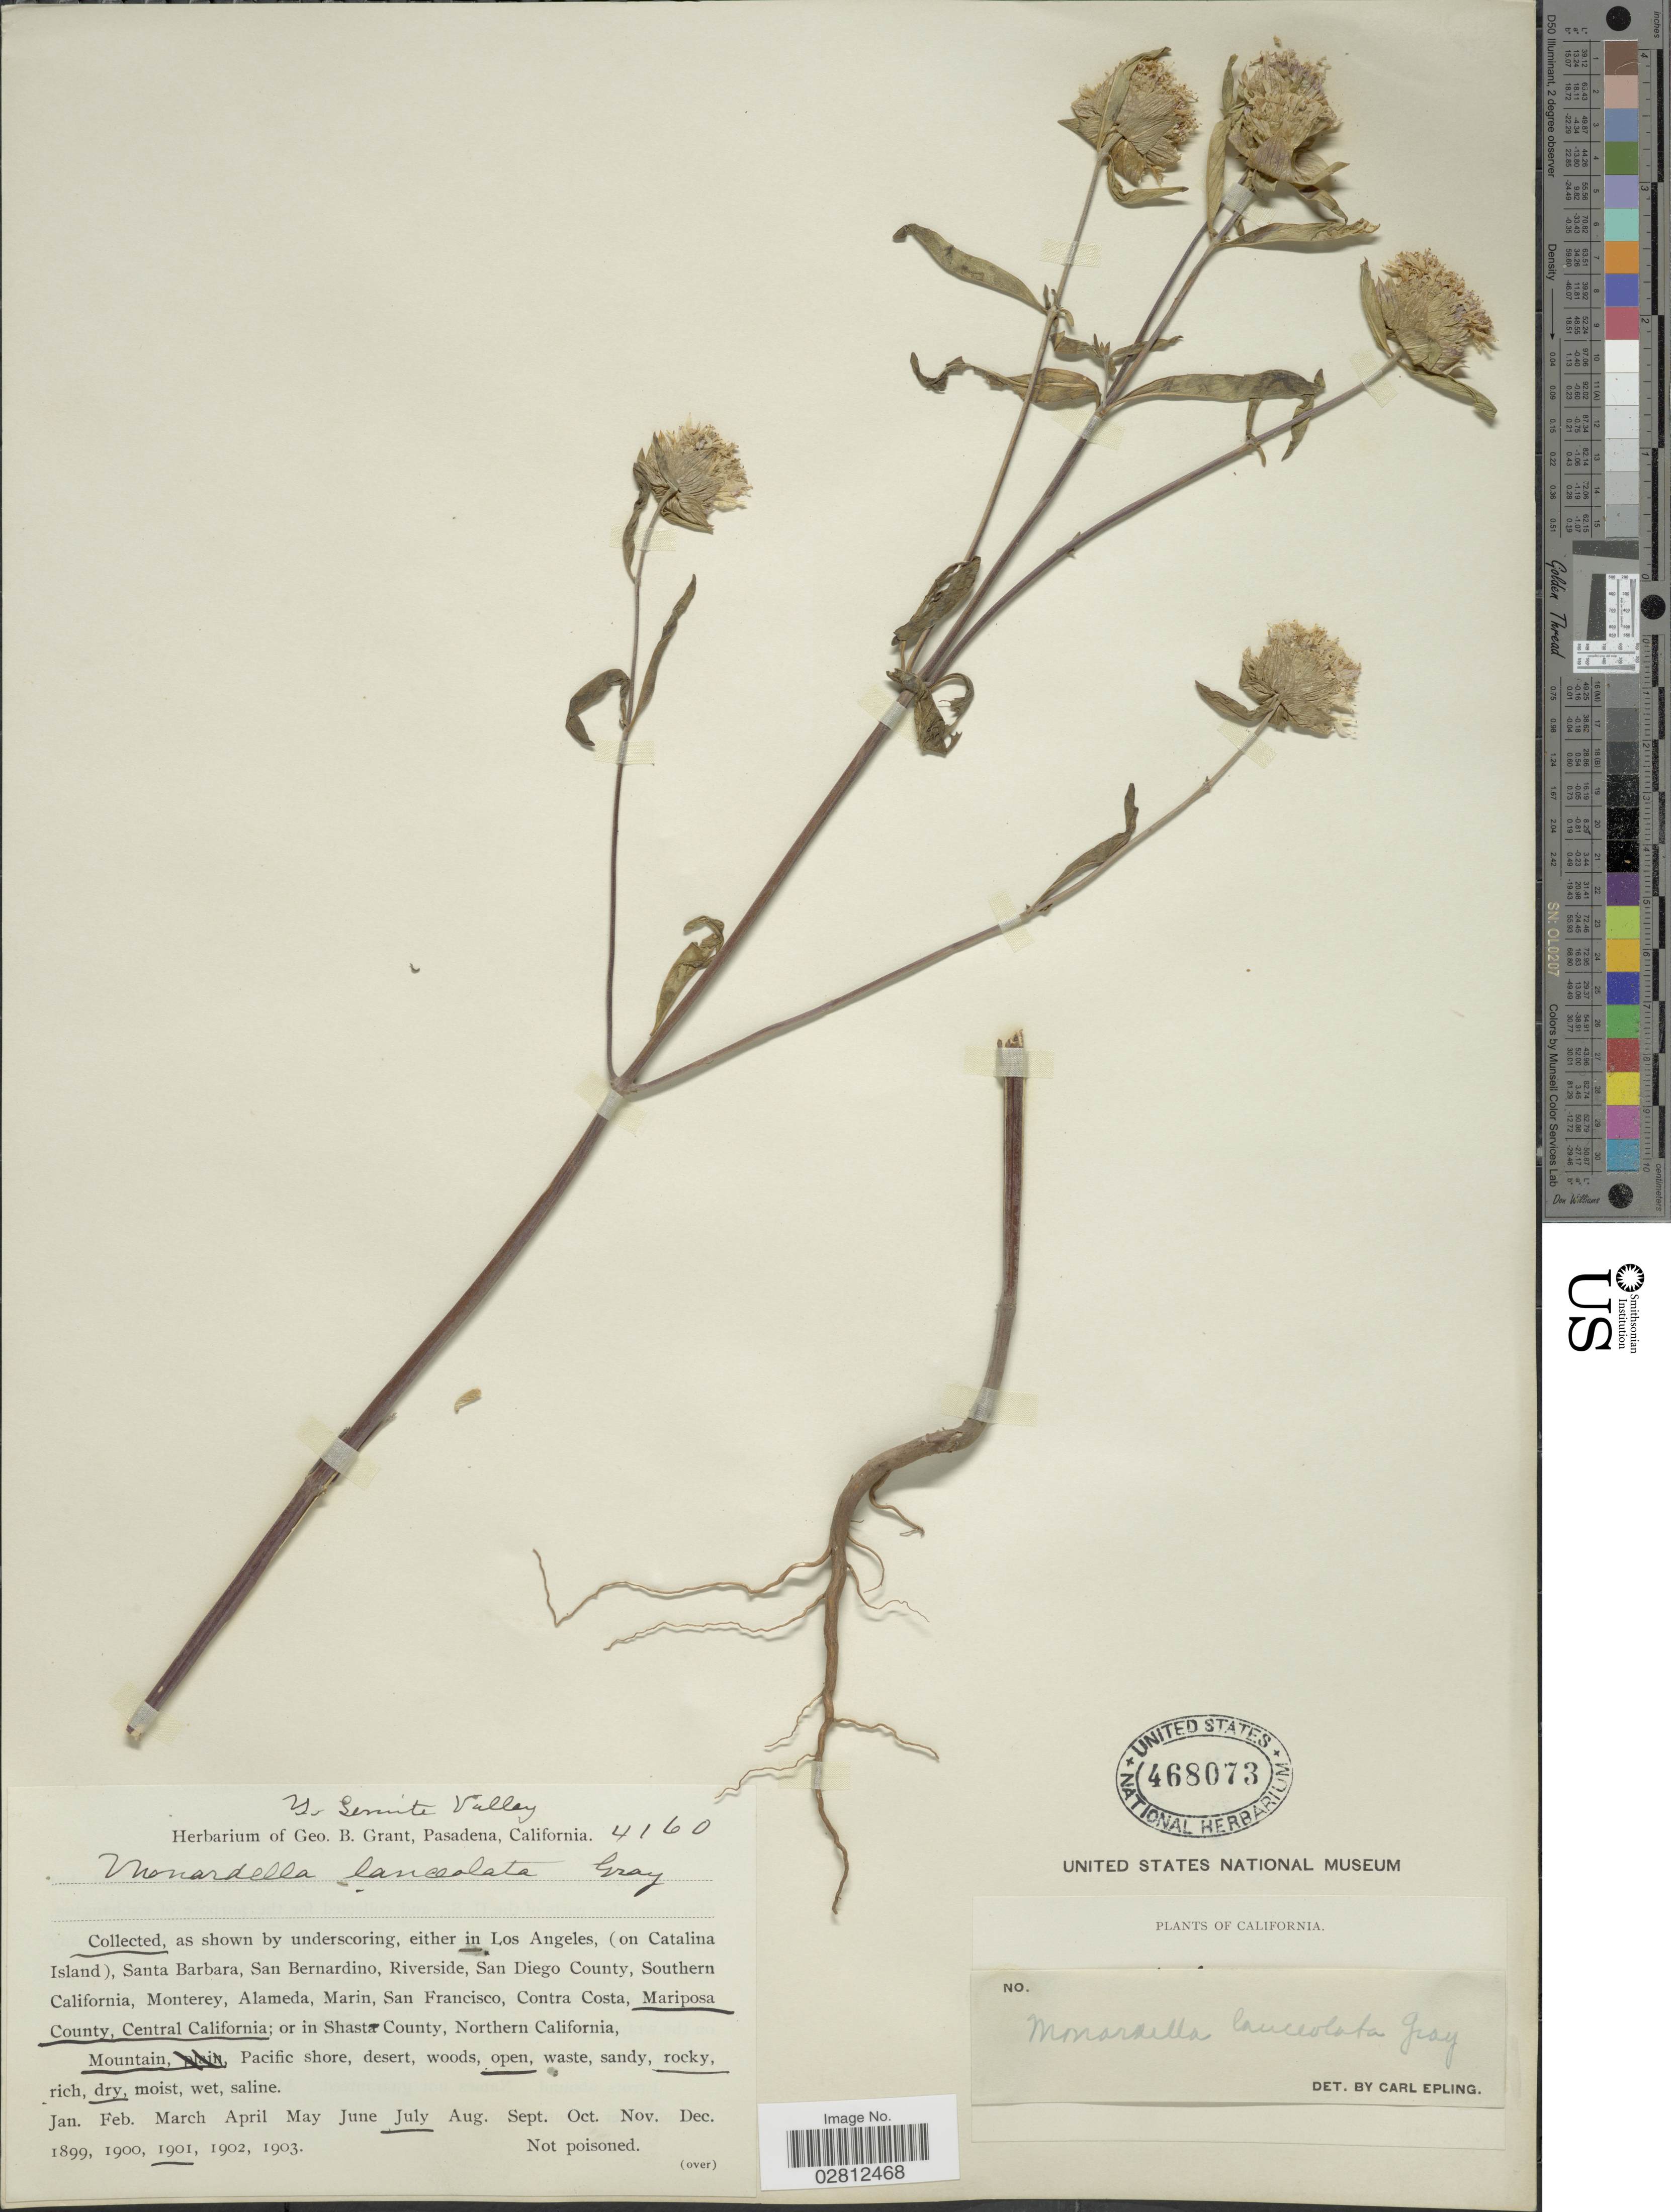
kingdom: Plantae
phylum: Tracheophyta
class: Magnoliopsida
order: Lamiales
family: Lamiaceae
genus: Monardella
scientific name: Monardella lanceolata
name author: A. Gray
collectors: ex herb. Geo. B. Grant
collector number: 4160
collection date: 1901-07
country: United States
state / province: California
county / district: Mariposa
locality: In Mariposa County, Central California, Mountain. Yosemite Valley.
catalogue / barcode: US 468073